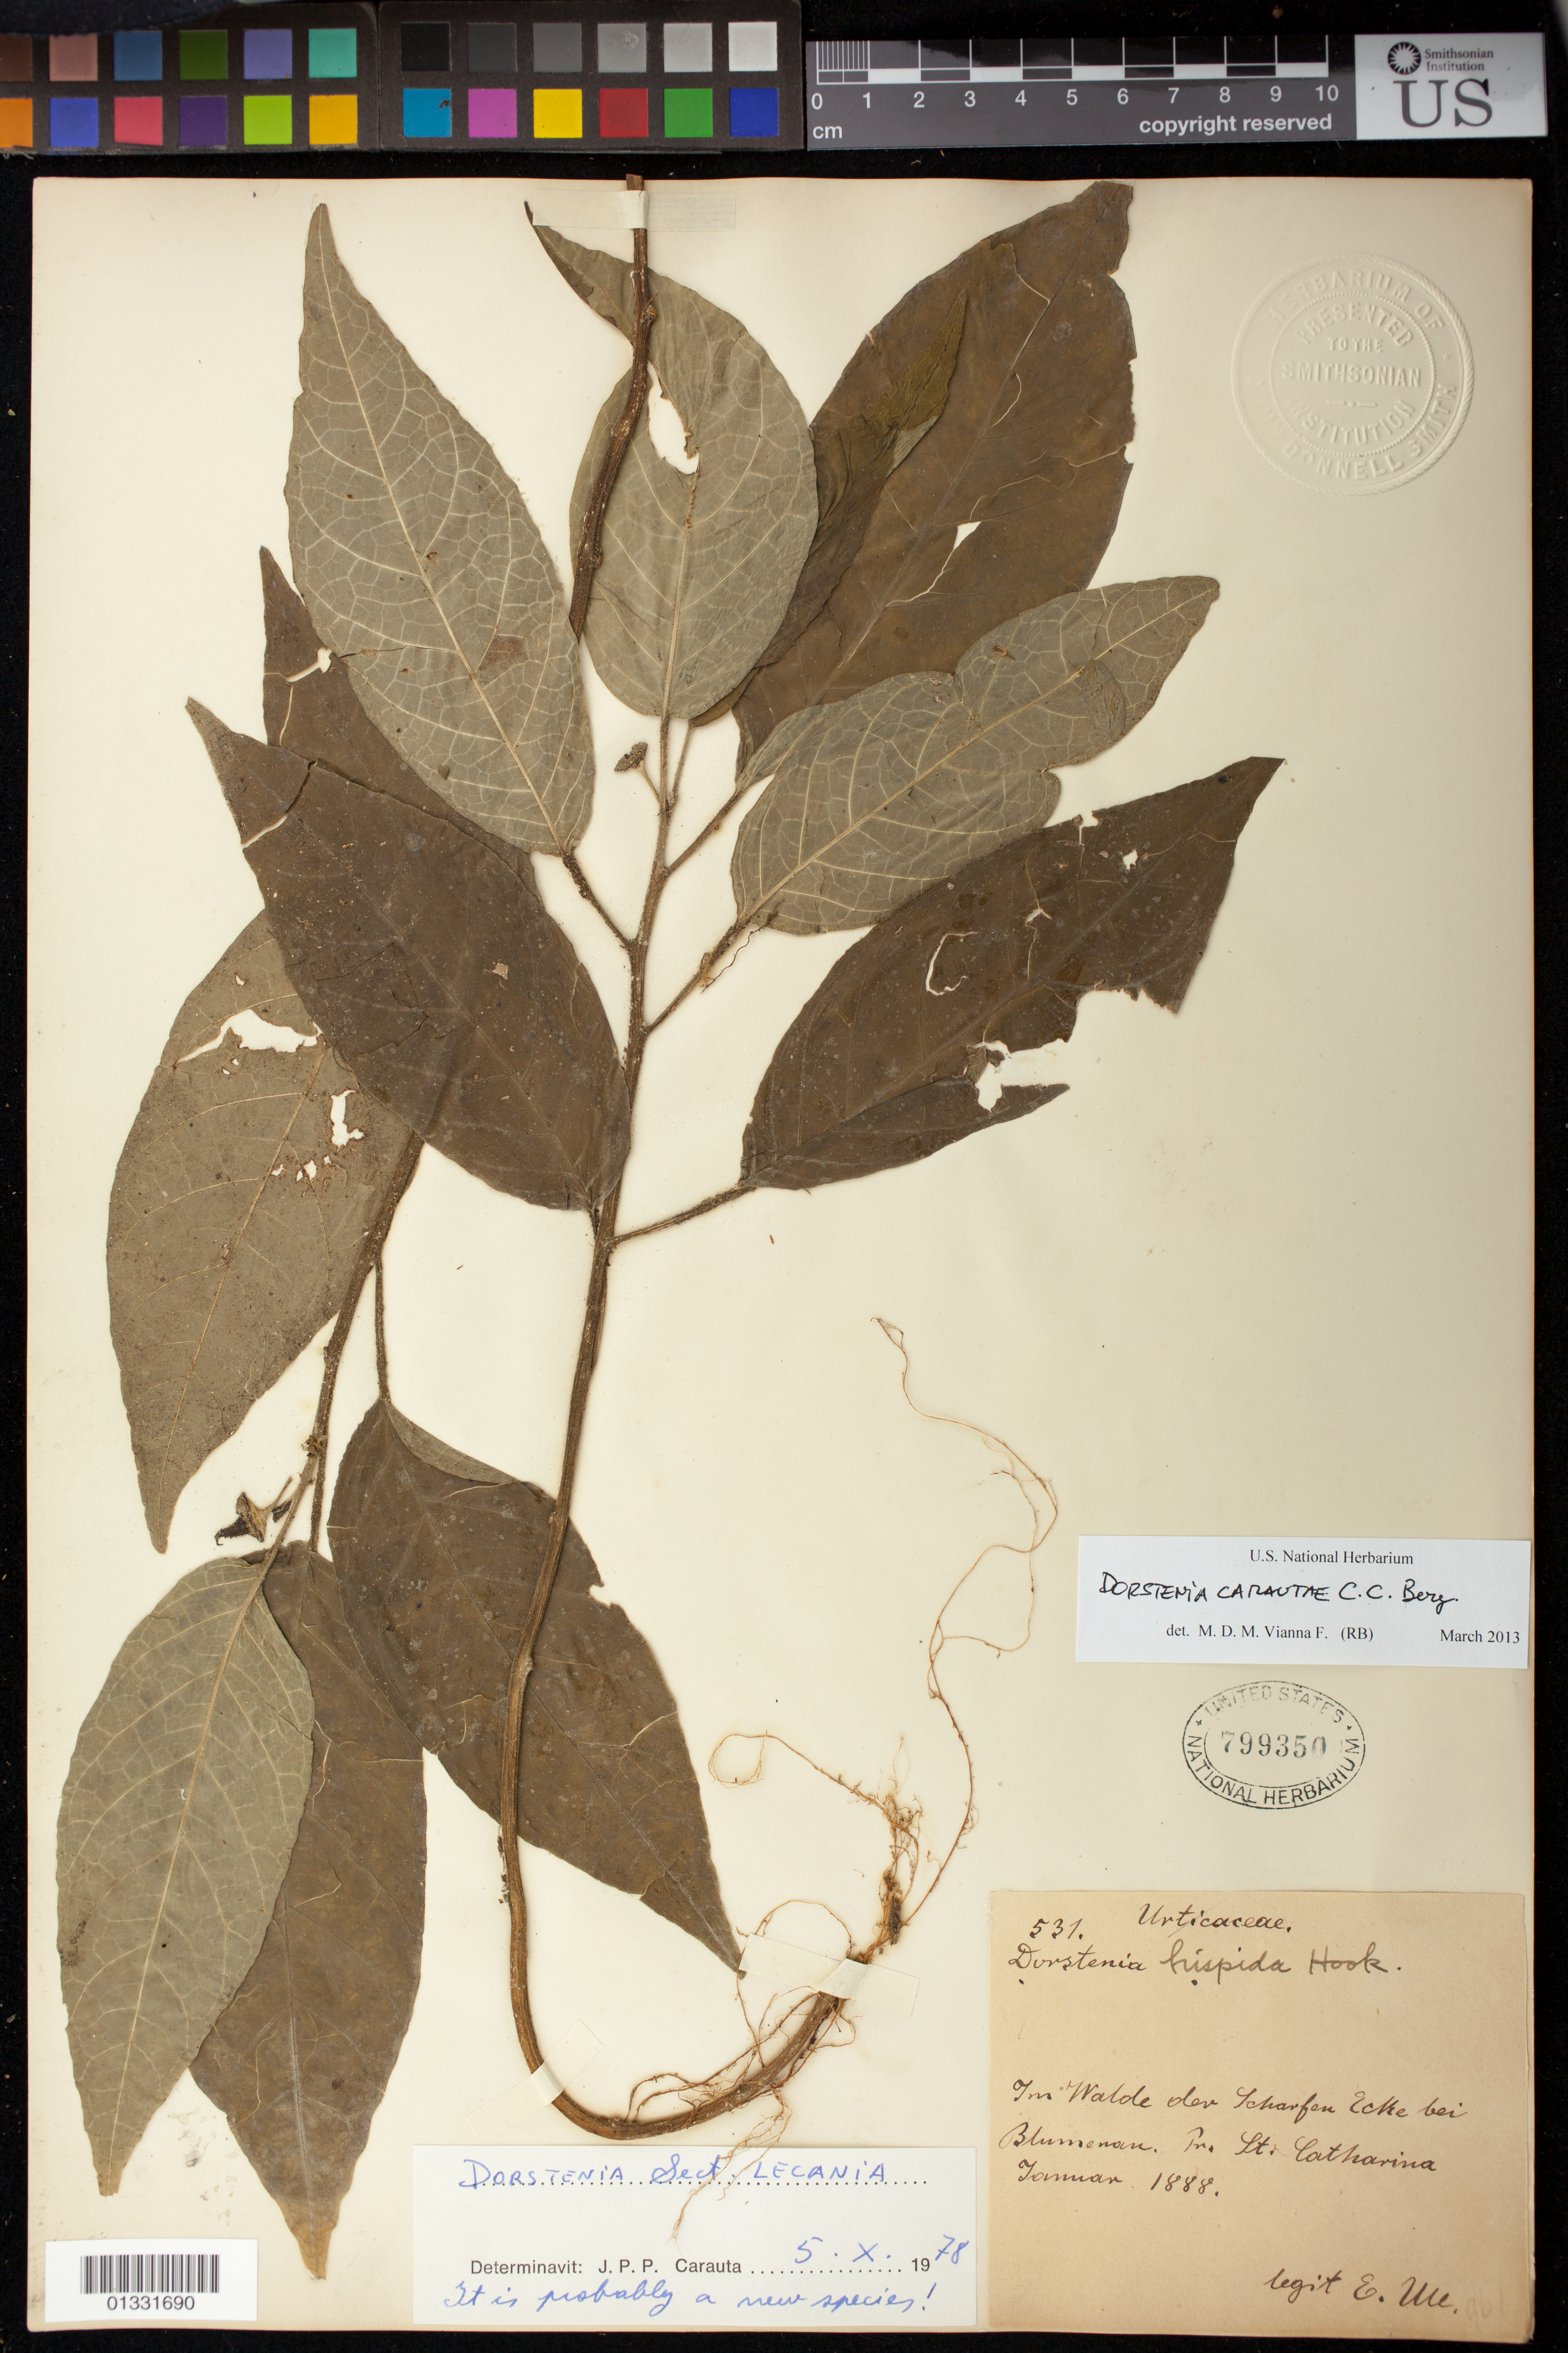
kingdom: Plantae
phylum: Tracheophyta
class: Magnoliopsida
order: Rosales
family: Moraceae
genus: Dorstenia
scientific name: Dorstenia carautae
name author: C.C. Berg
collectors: E. H. Ule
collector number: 531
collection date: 1905-03-02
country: Brazil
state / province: Santa Catarina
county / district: Blumenau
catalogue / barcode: US 799350